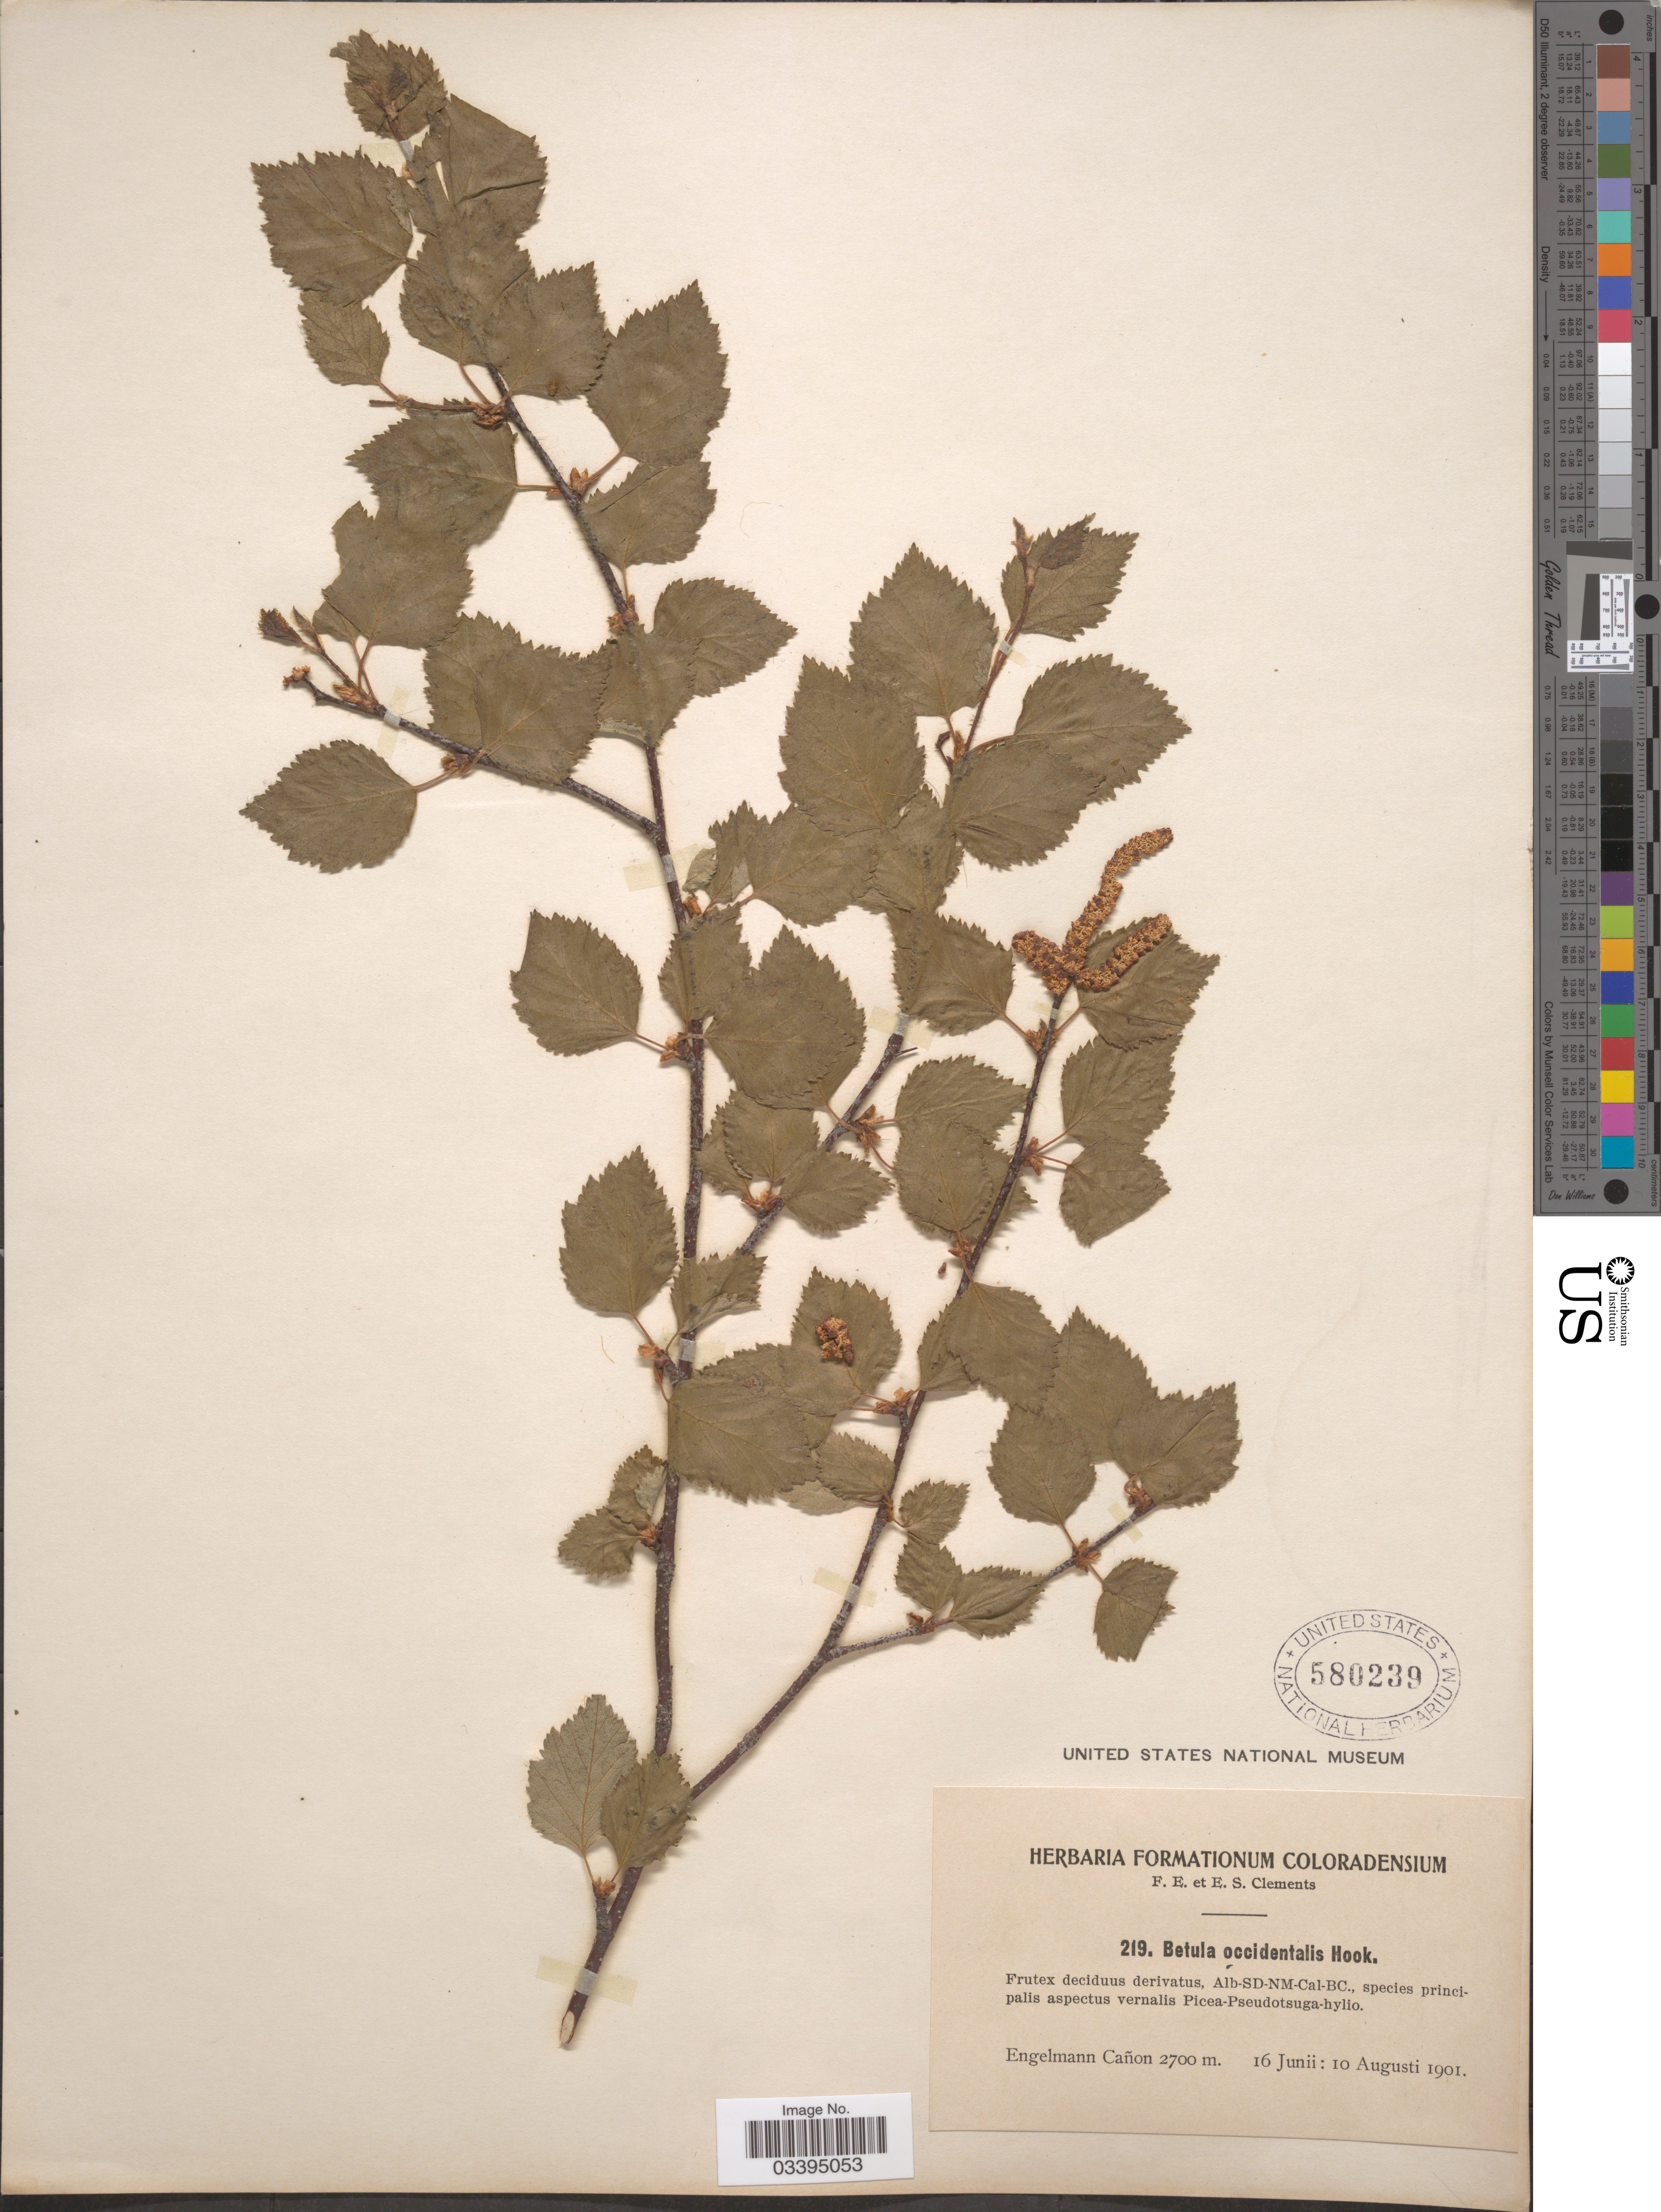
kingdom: Plantae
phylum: Tracheophyta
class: Magnoliopsida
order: Fagales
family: Betulaceae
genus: Betula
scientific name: Betula fontinalis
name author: Sarg.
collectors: F. E. Clements & E. S. Clements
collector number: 219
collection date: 1901-06-16/1901-08-10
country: United States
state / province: Colorado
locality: Engelmann Cañon.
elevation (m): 2700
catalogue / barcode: US 580239